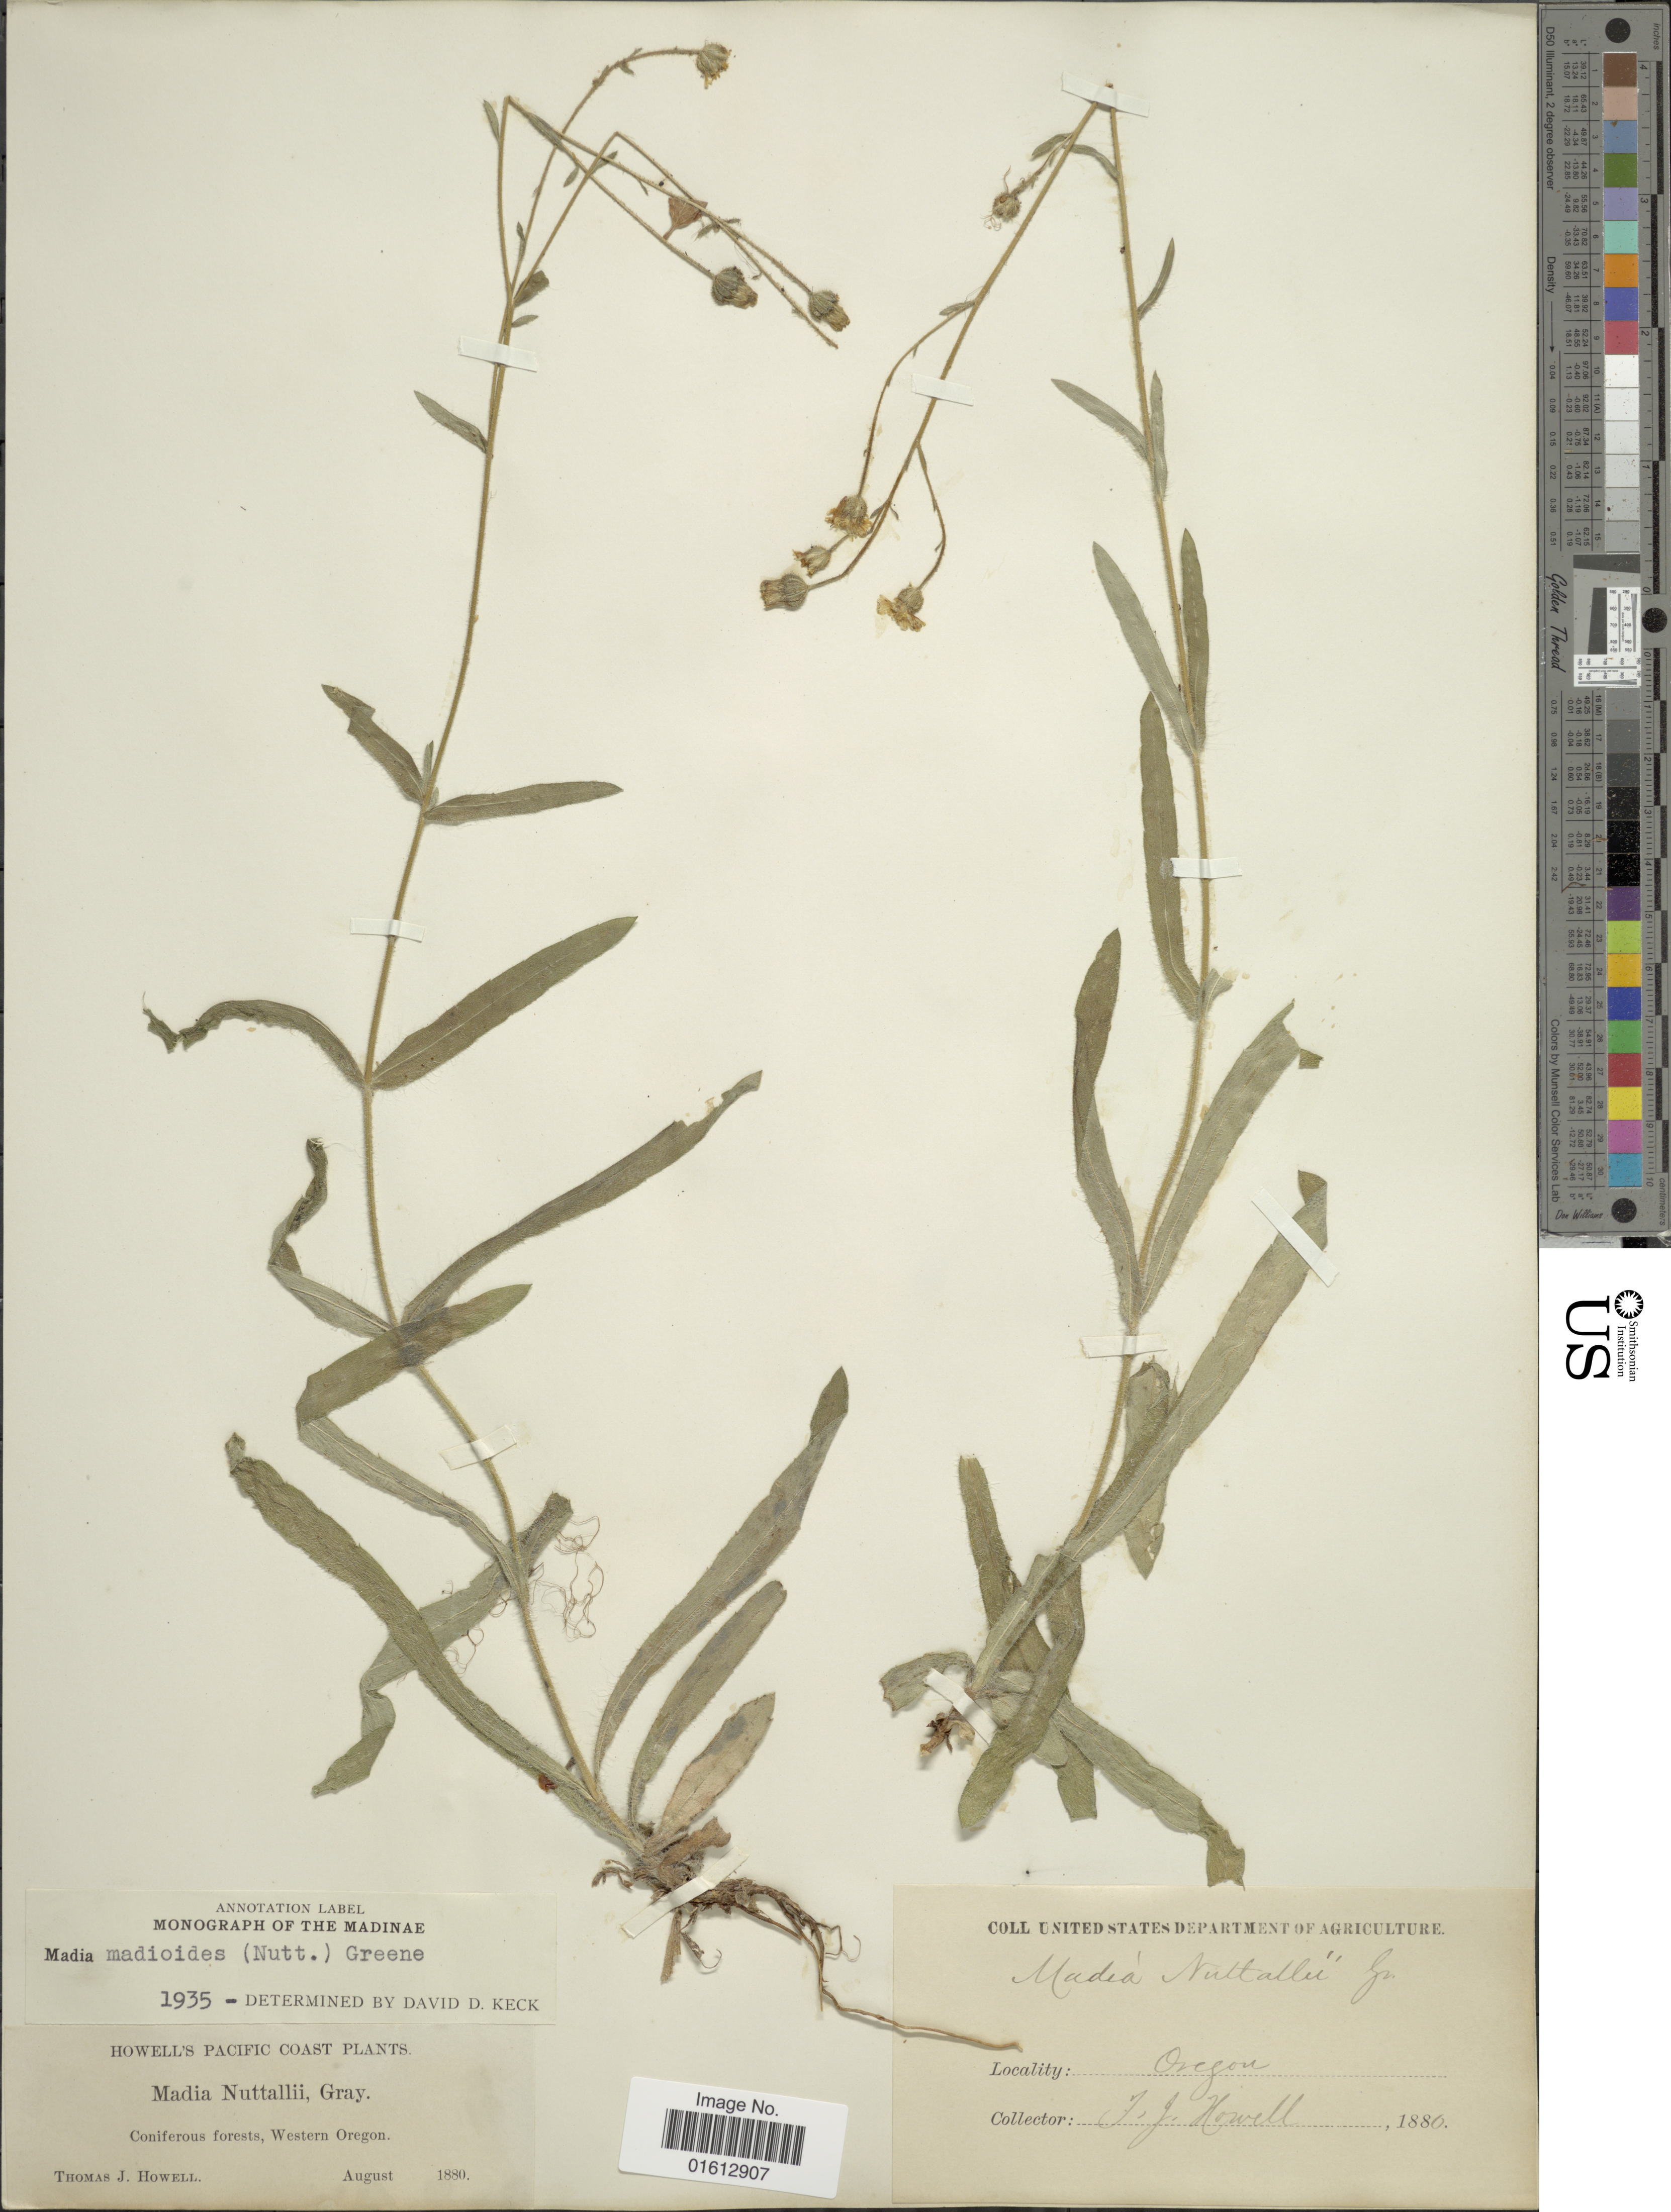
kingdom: Plantae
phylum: Tracheophyta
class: Magnoliopsida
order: Asterales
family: Asteraceae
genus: Madia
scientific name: Madia madioides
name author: (Nutt.) Greene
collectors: T. J. Howell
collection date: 1880-08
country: United States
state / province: Oregon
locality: Pacific Coast, Coniferous forest, Western Oregon.